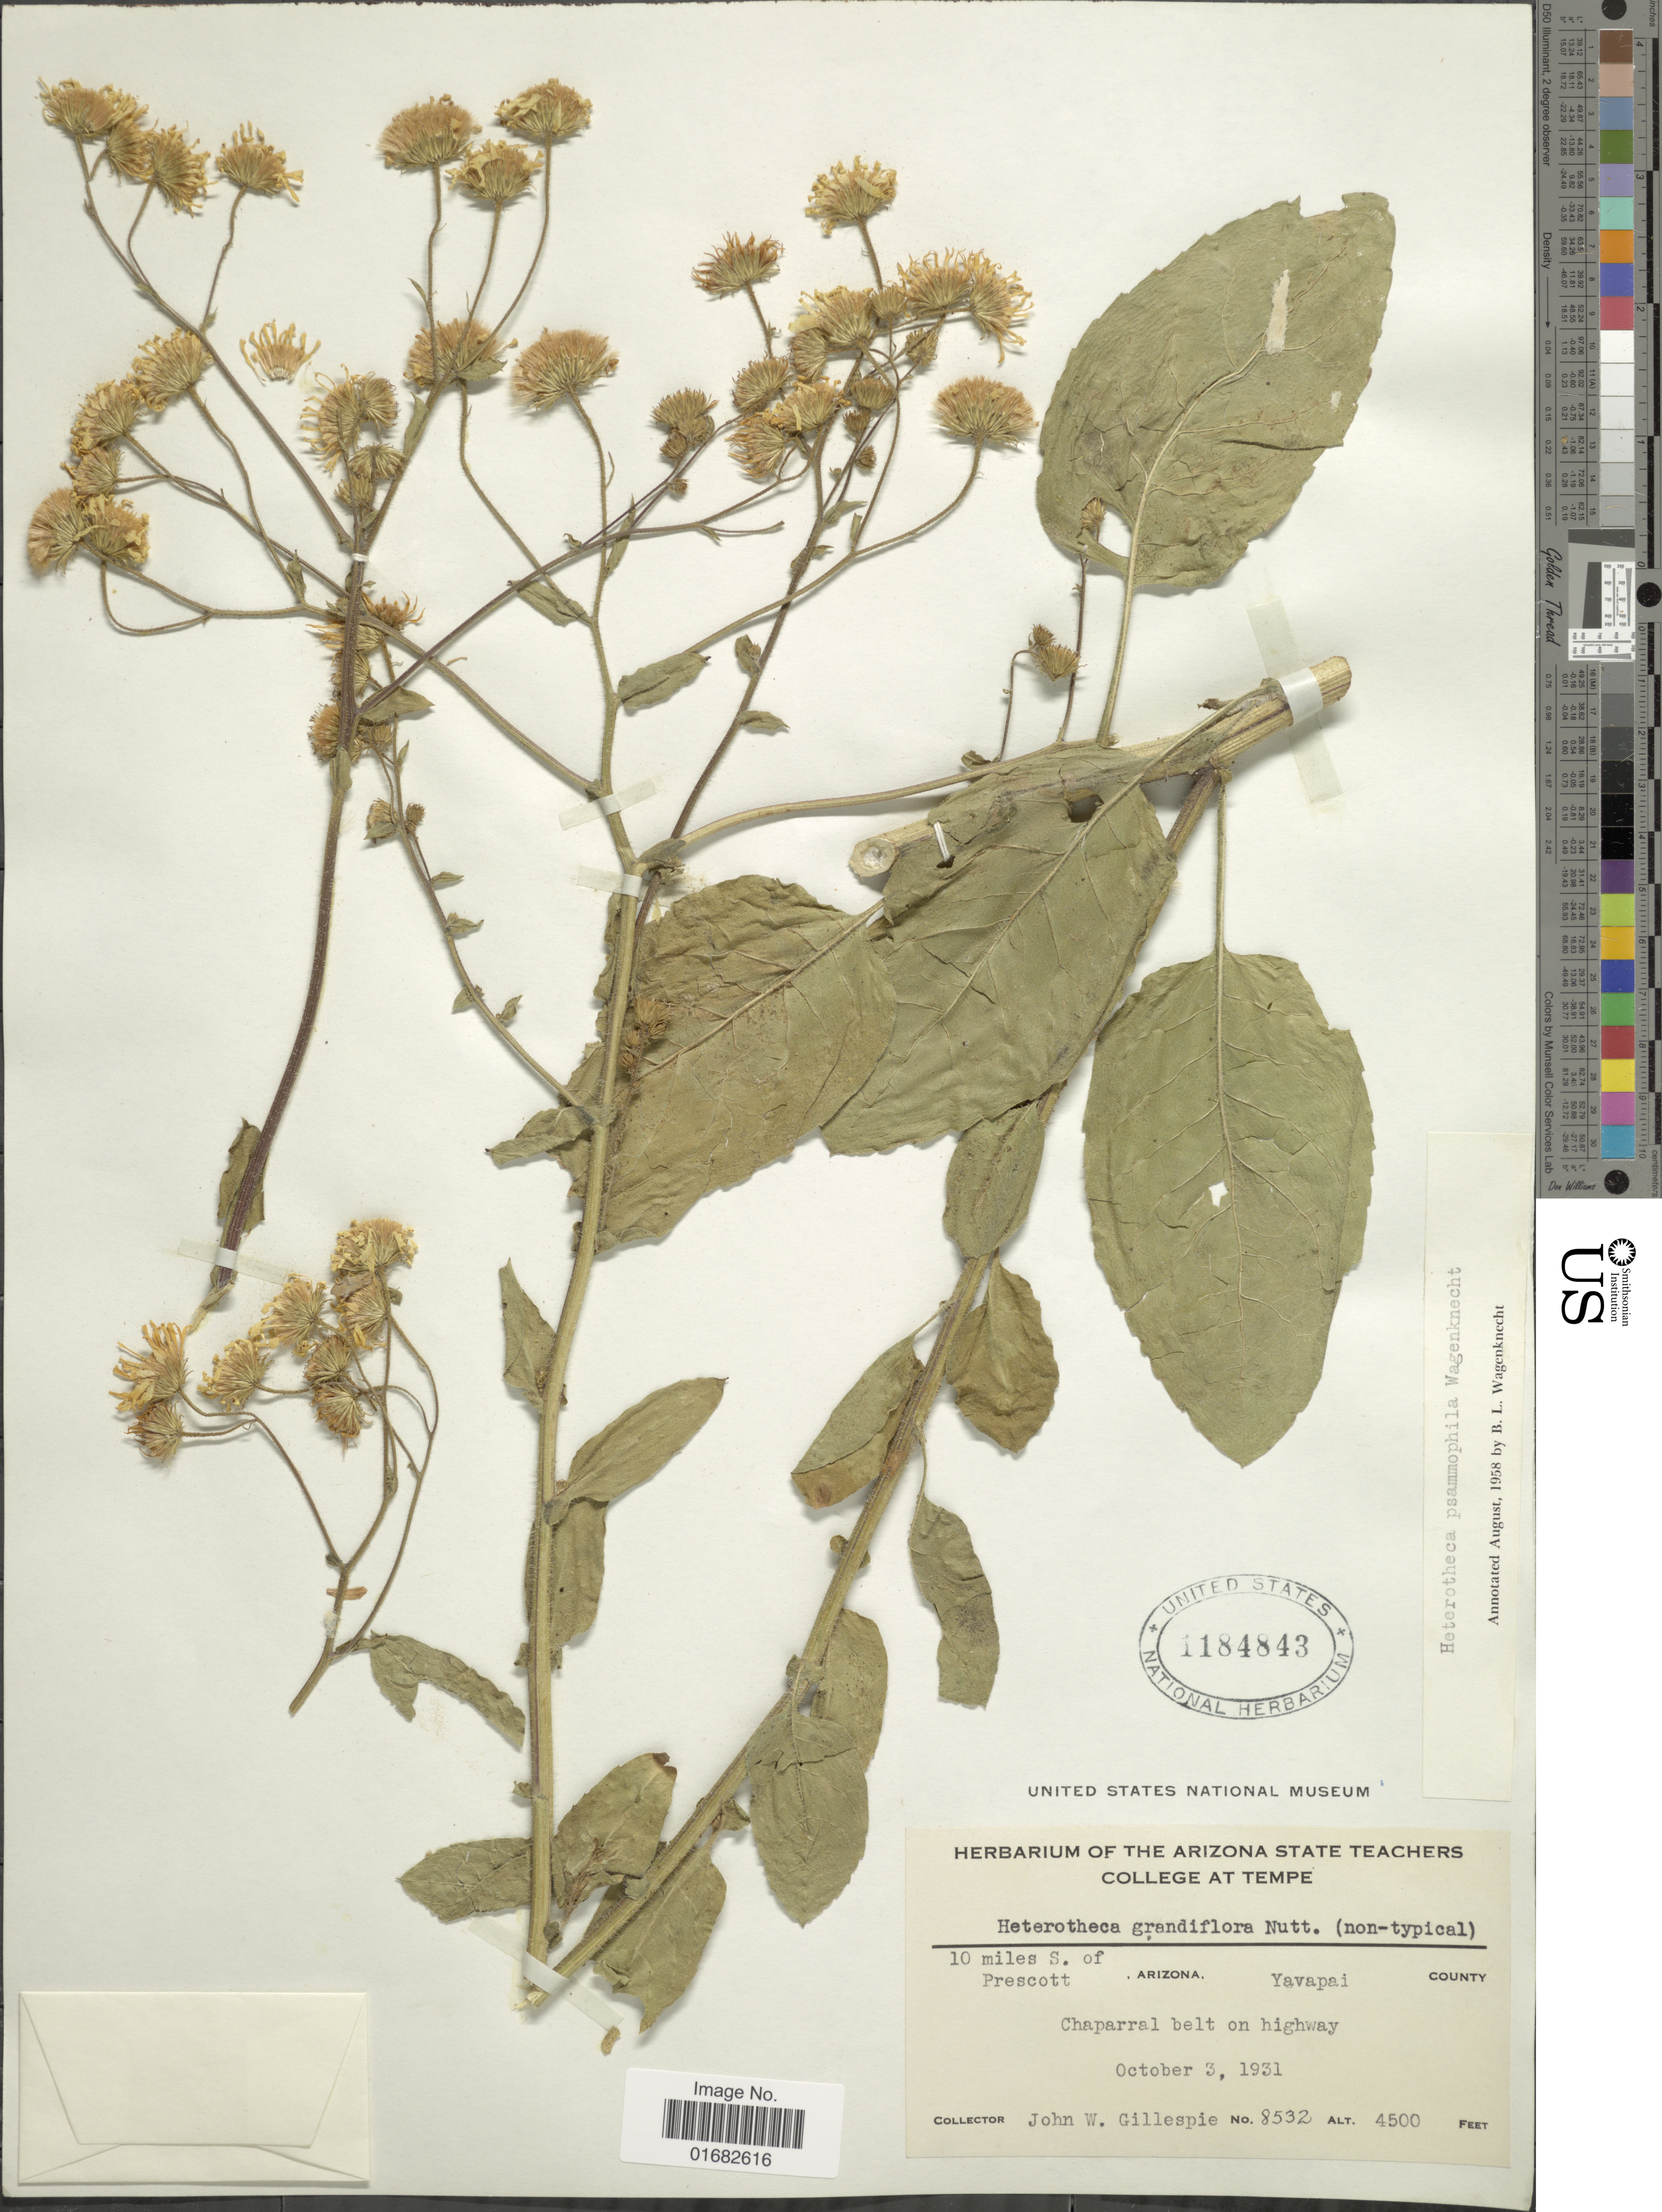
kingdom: Plantae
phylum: Tracheophyta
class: Magnoliopsida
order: Asterales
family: Asteraceae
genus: Heterotheca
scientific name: Heterotheca psammophila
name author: B. Wagenkn.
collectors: J. W. Gillespie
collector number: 8532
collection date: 1931-10-03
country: United States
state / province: Arizona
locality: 10 miles S. of Prescott. Chaparral belt on highway. Yavapei County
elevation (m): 1372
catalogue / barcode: US 1184843